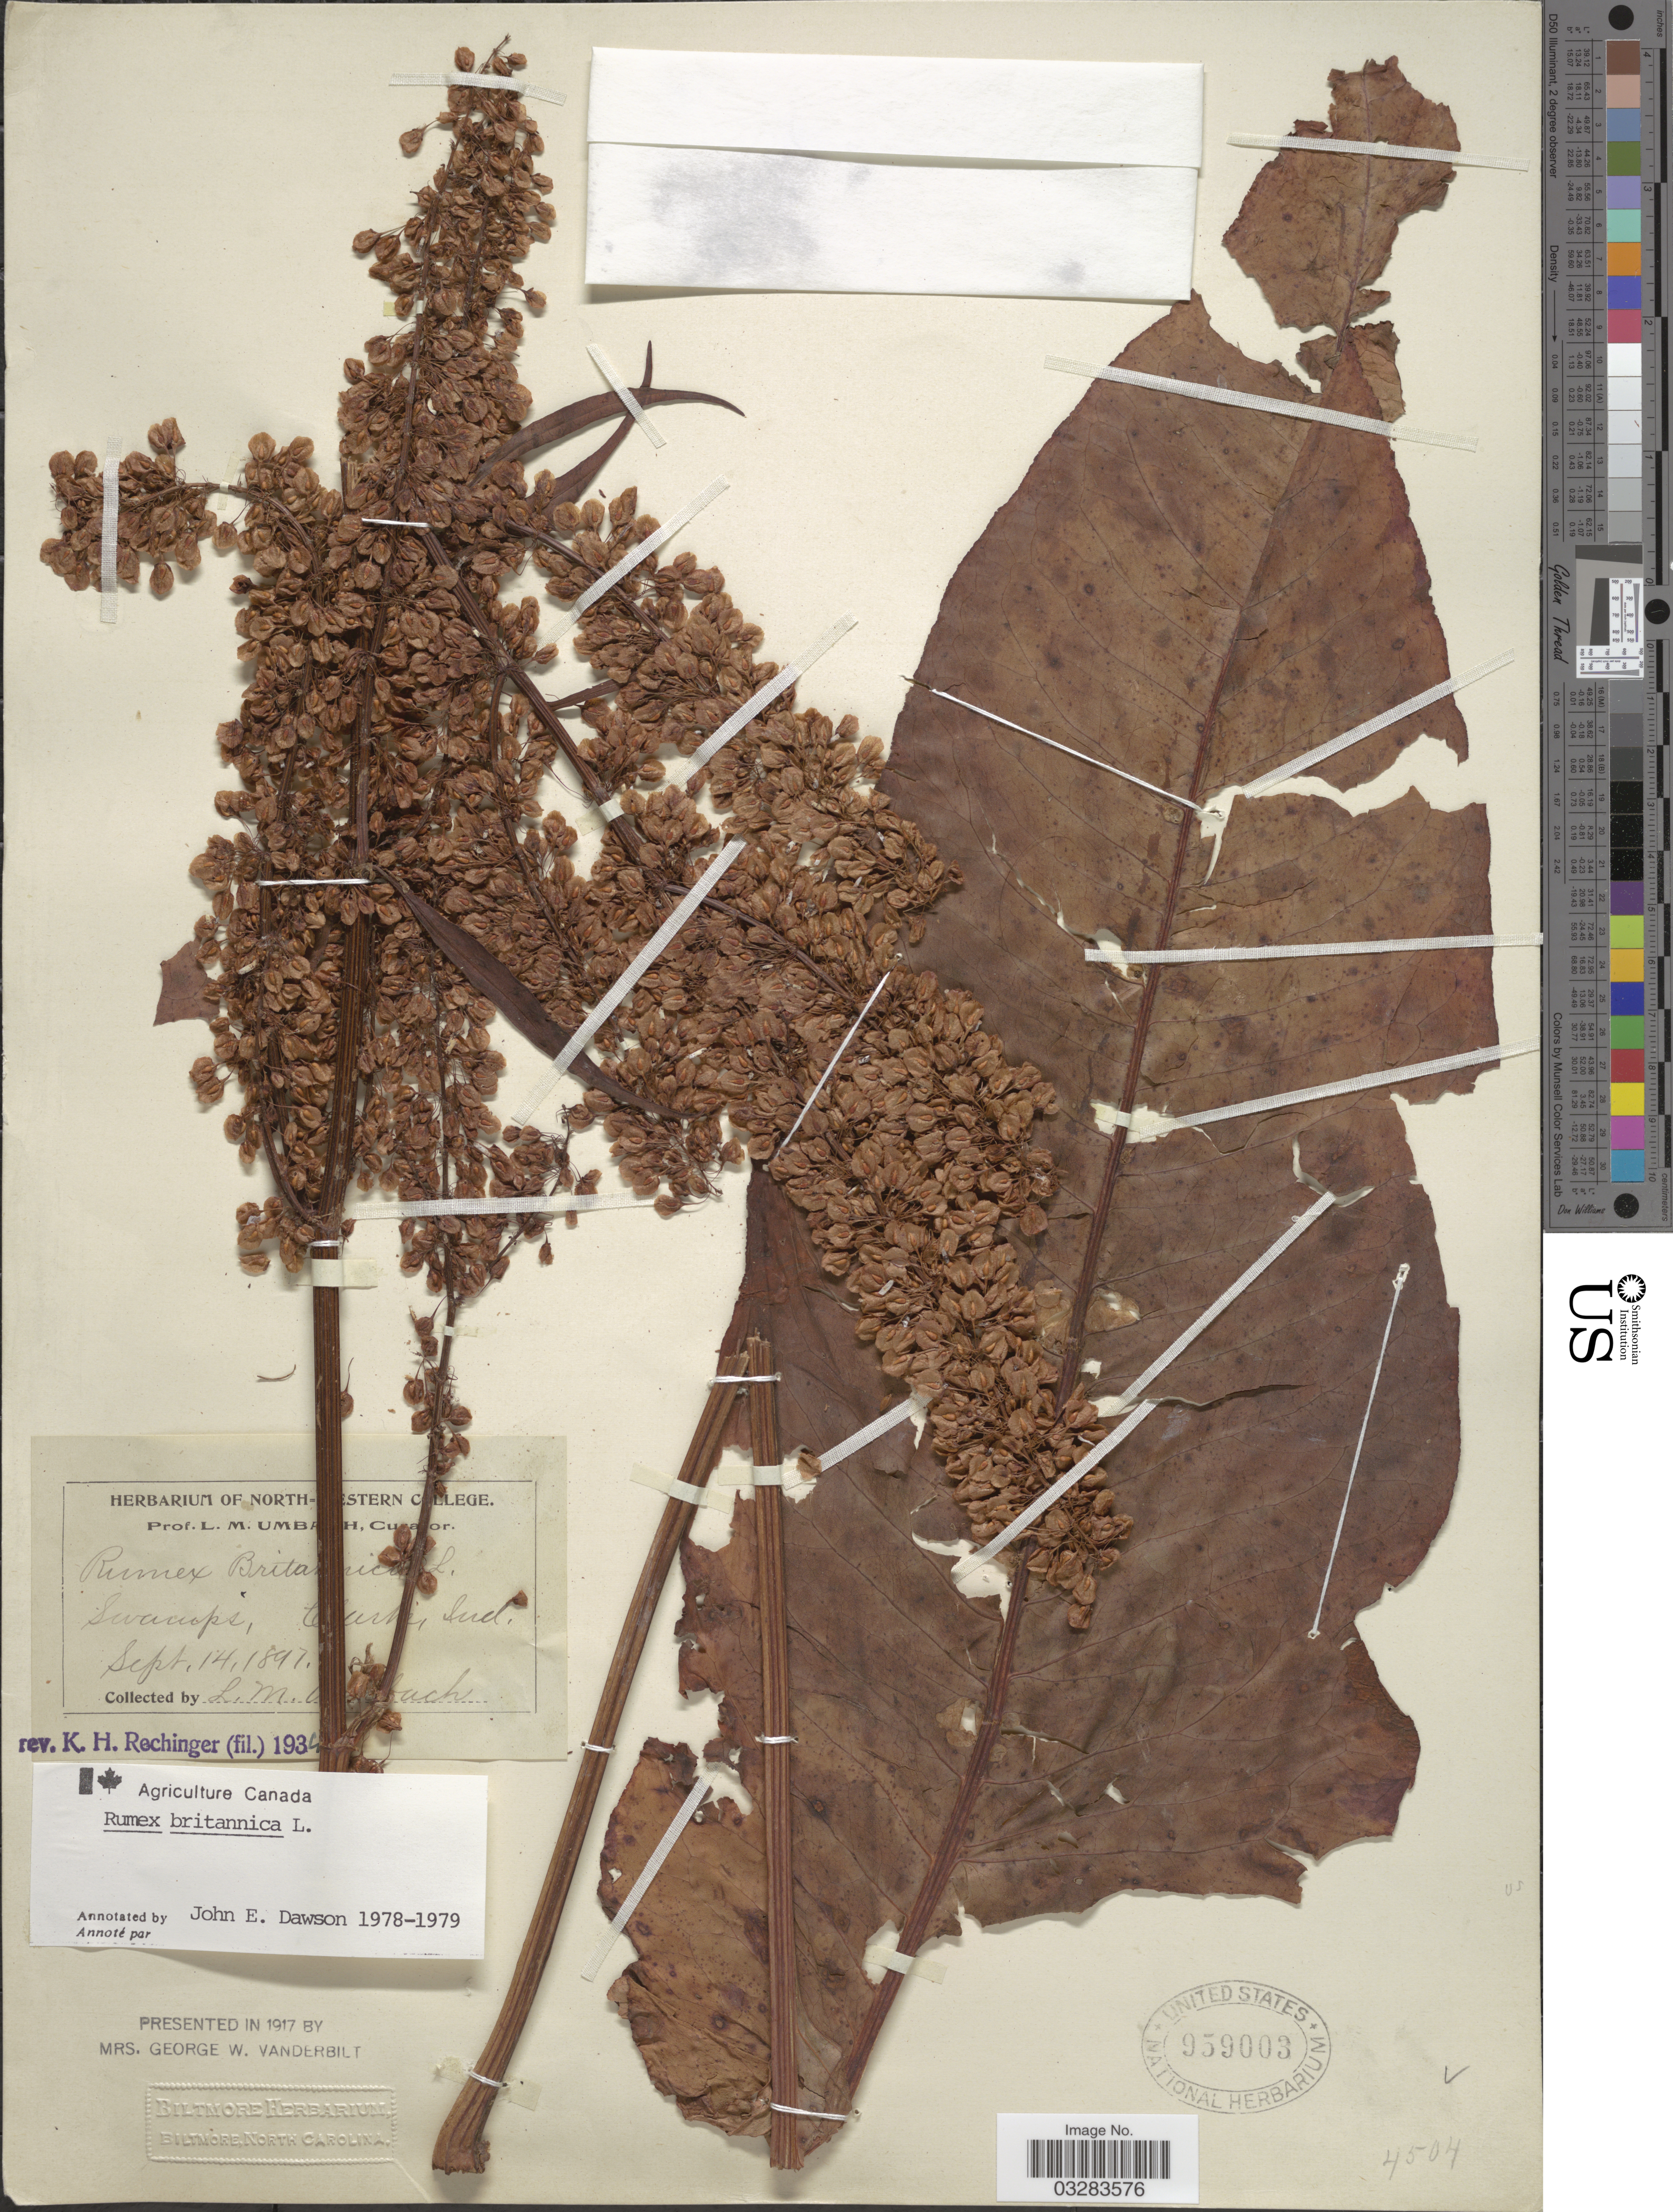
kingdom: Plantae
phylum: Tracheophyta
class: Magnoliopsida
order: Caryophyllales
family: Polygonaceae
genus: Rumex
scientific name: Rumex britannica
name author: L.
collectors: L. M. Umbach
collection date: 1897-09-14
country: United States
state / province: Indiana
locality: Clark.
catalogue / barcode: US 959003